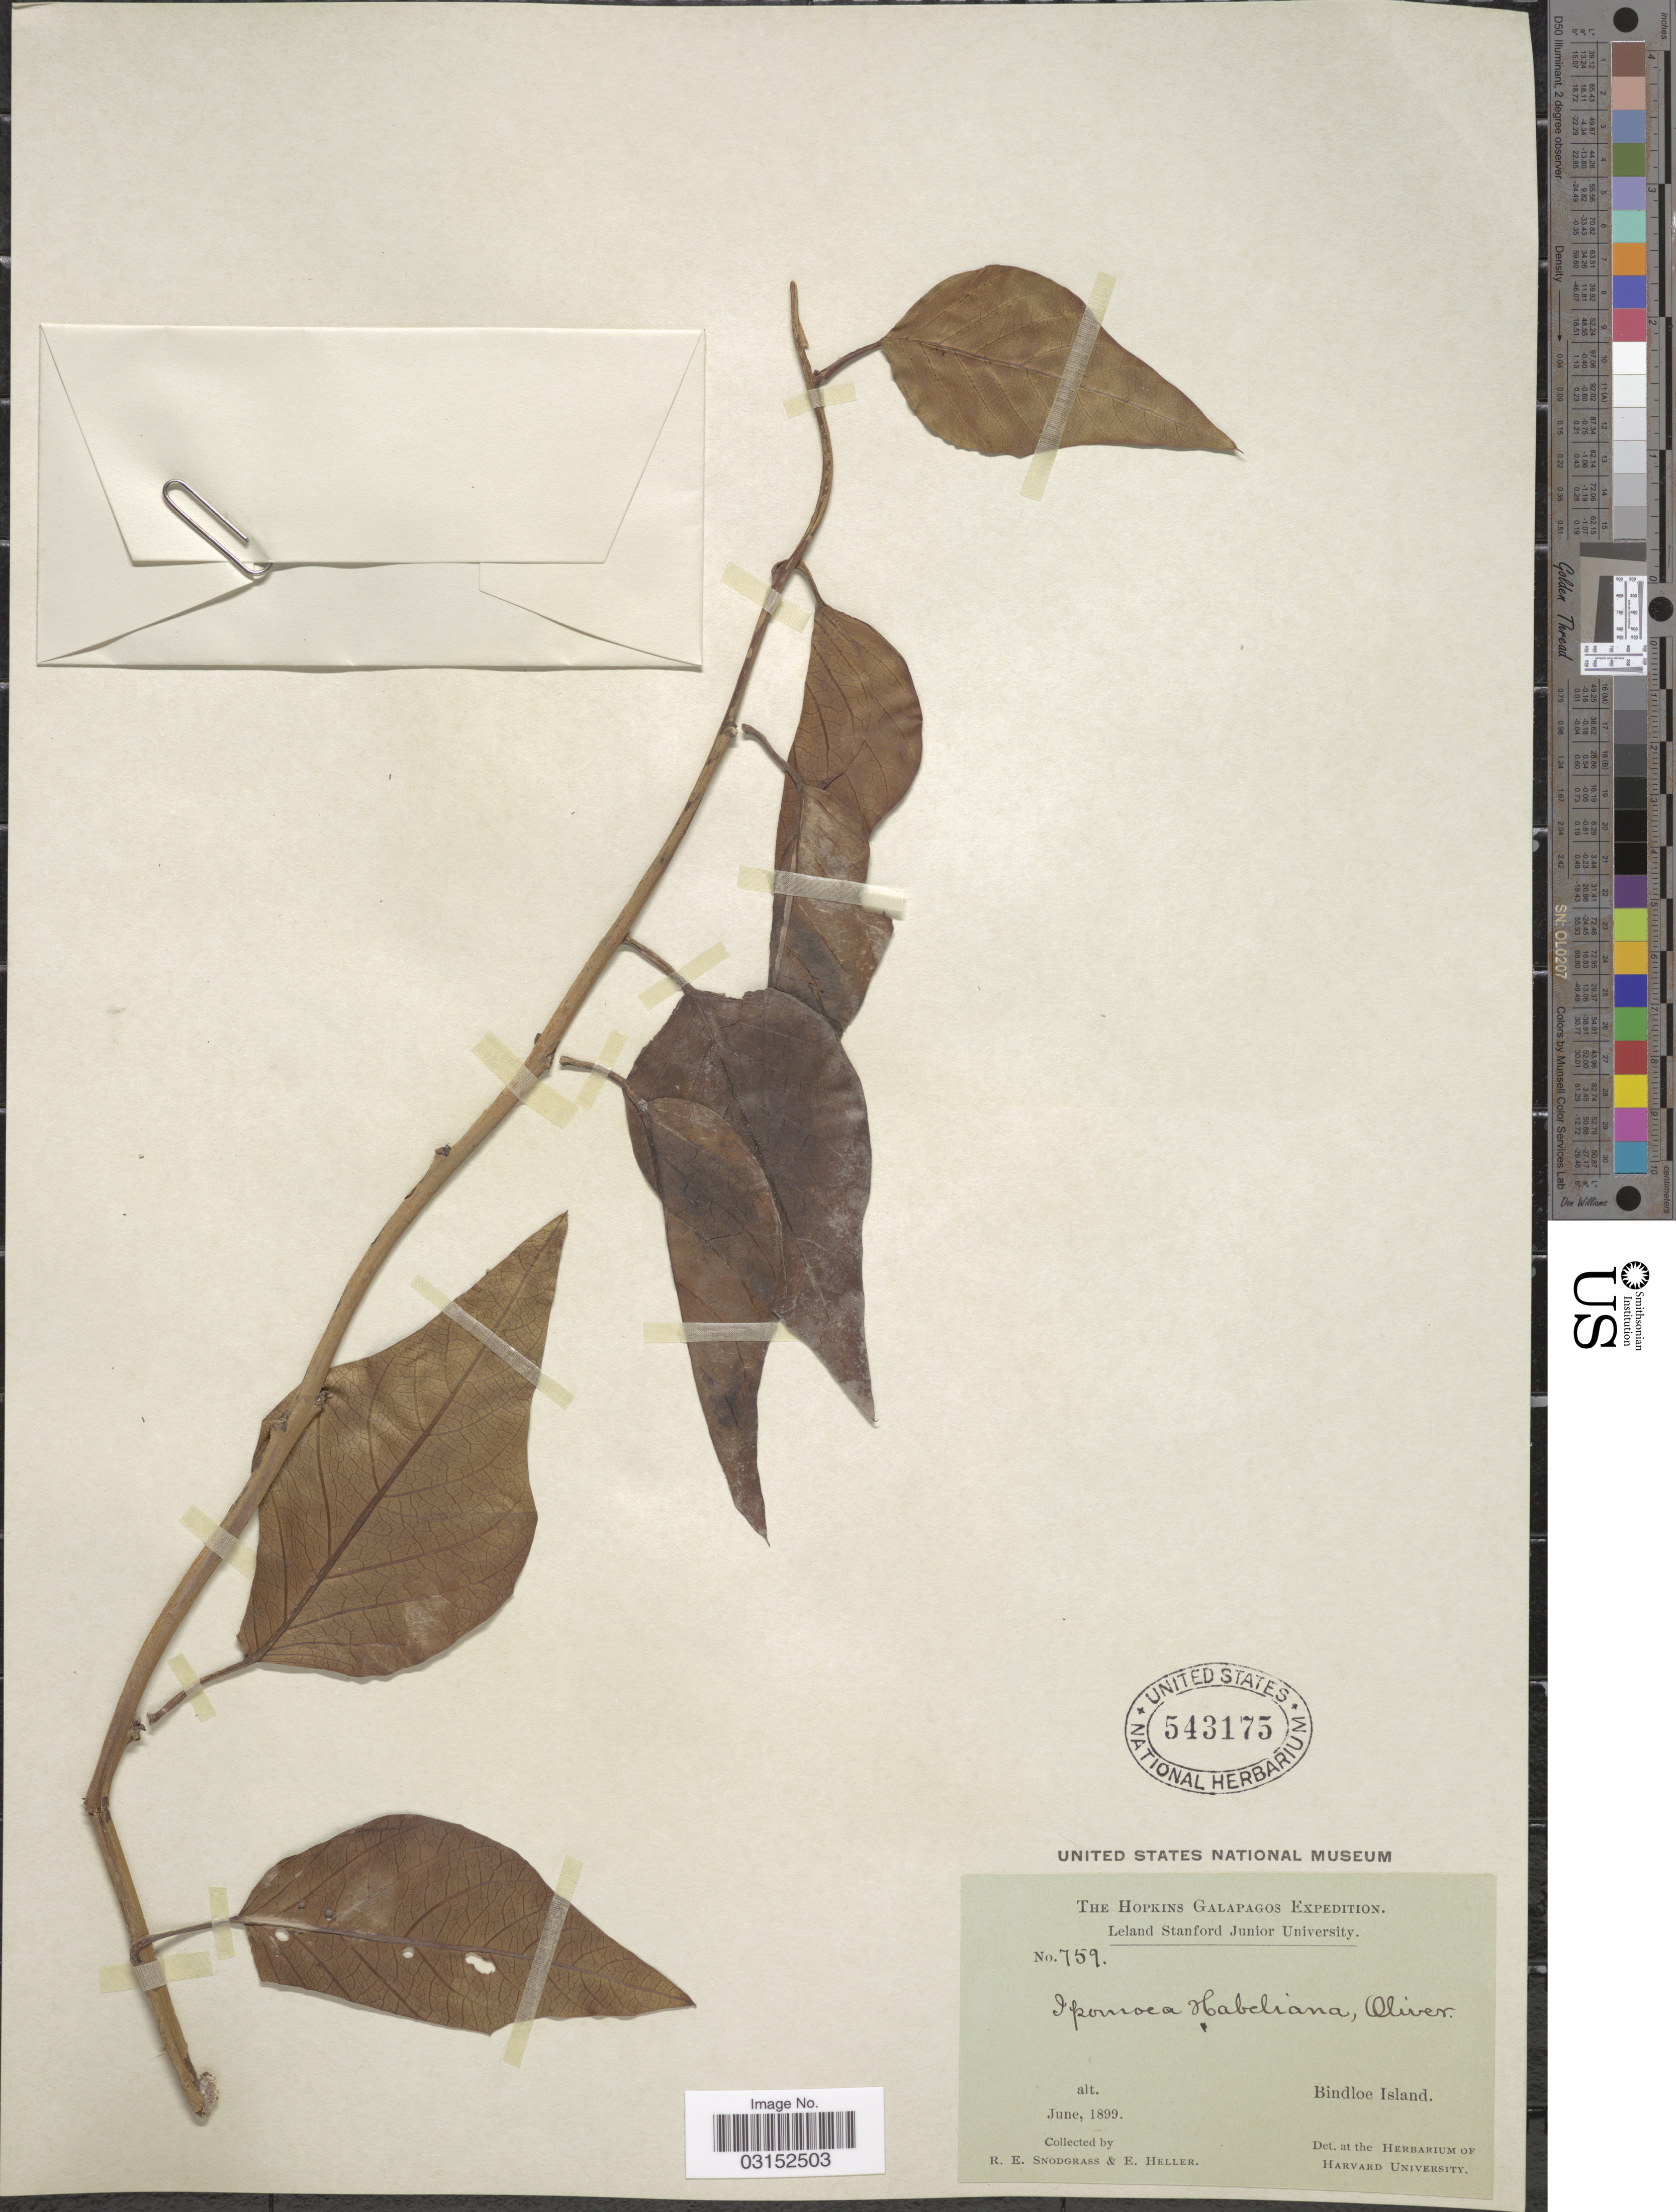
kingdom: Plantae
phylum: Tracheophyta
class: Magnoliopsida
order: Solanales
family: Convolvulaceae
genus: Ipomoea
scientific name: Ipomoea habeliana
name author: Oliv.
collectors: R. E. Snodgrass & E. Heller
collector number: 759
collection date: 1899-06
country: Ecuador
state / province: Colón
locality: The Hopkins Galapagos, Bindloe Island.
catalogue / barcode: US 543175